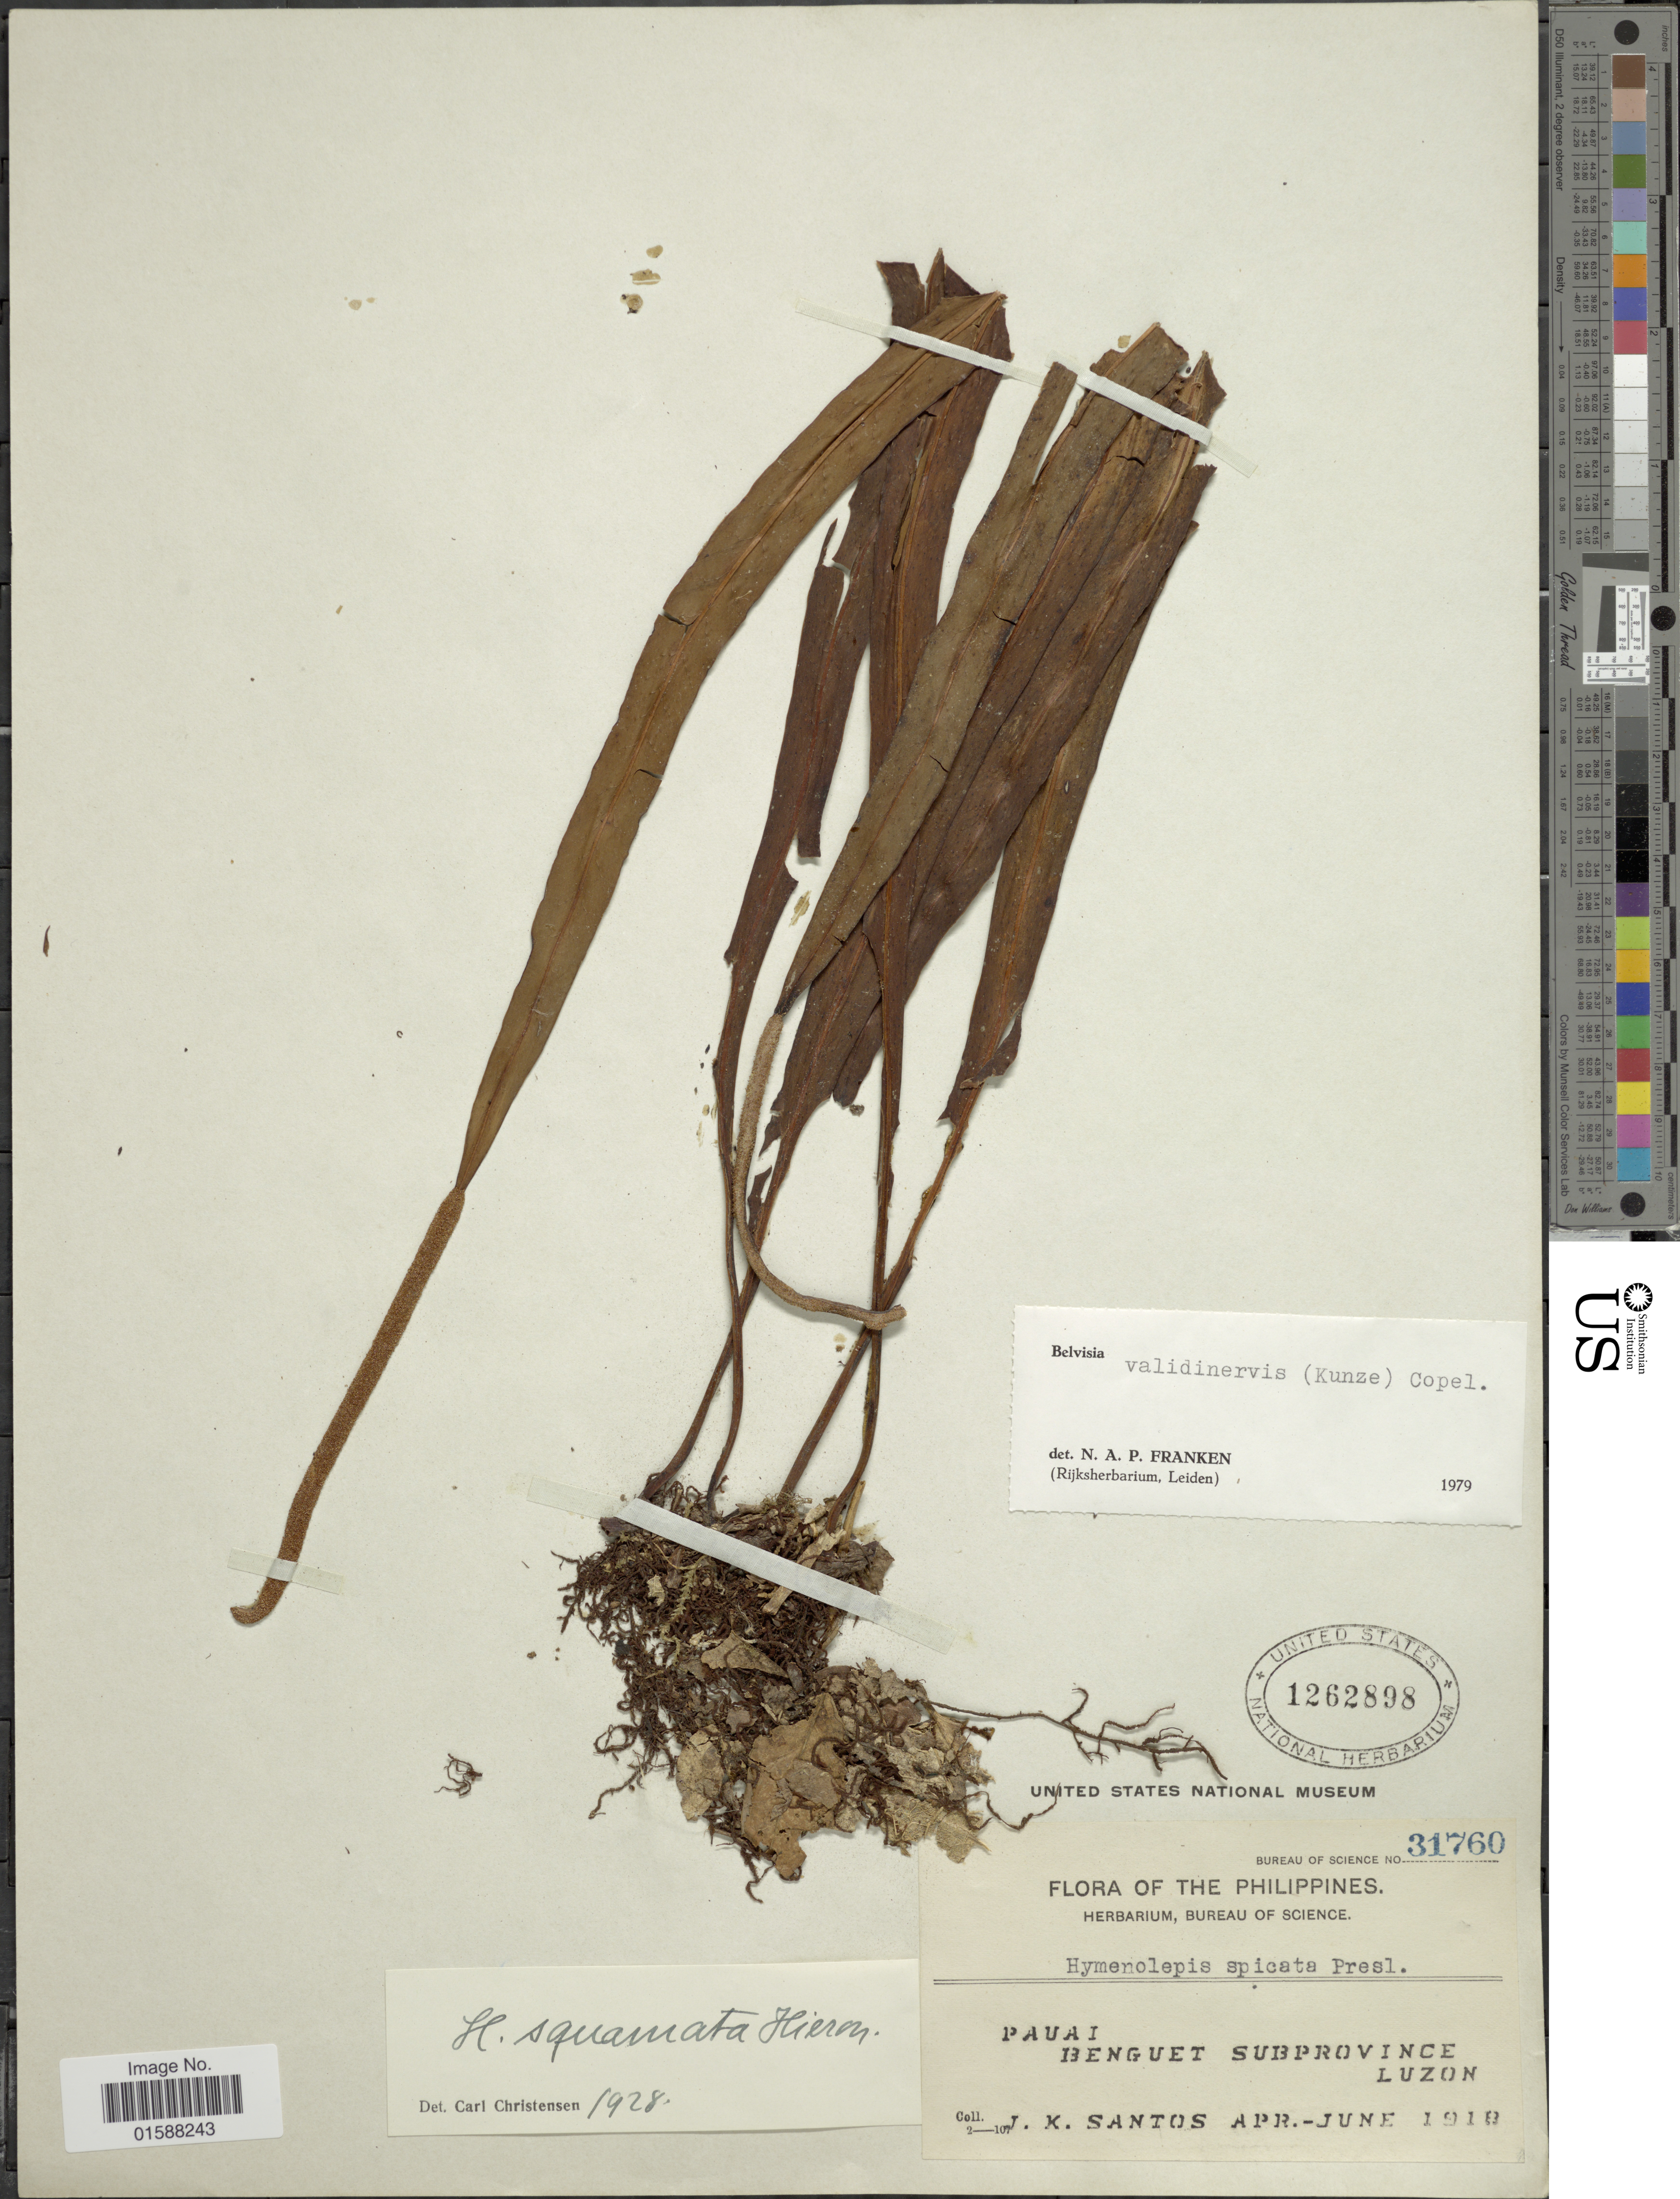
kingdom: Plantae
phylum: Tracheophyta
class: Polypodiopsida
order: Polypodiales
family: Polypodiaceae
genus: Lepisorus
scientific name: Lepisorus validinervis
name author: (Kunze) Li S. Wang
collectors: J. K. Santos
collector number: Bureau ofScience 31760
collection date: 1918-04/1918-06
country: Philippines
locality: Pauai. Benguet Subprovince. Luzon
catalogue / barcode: US 1262898